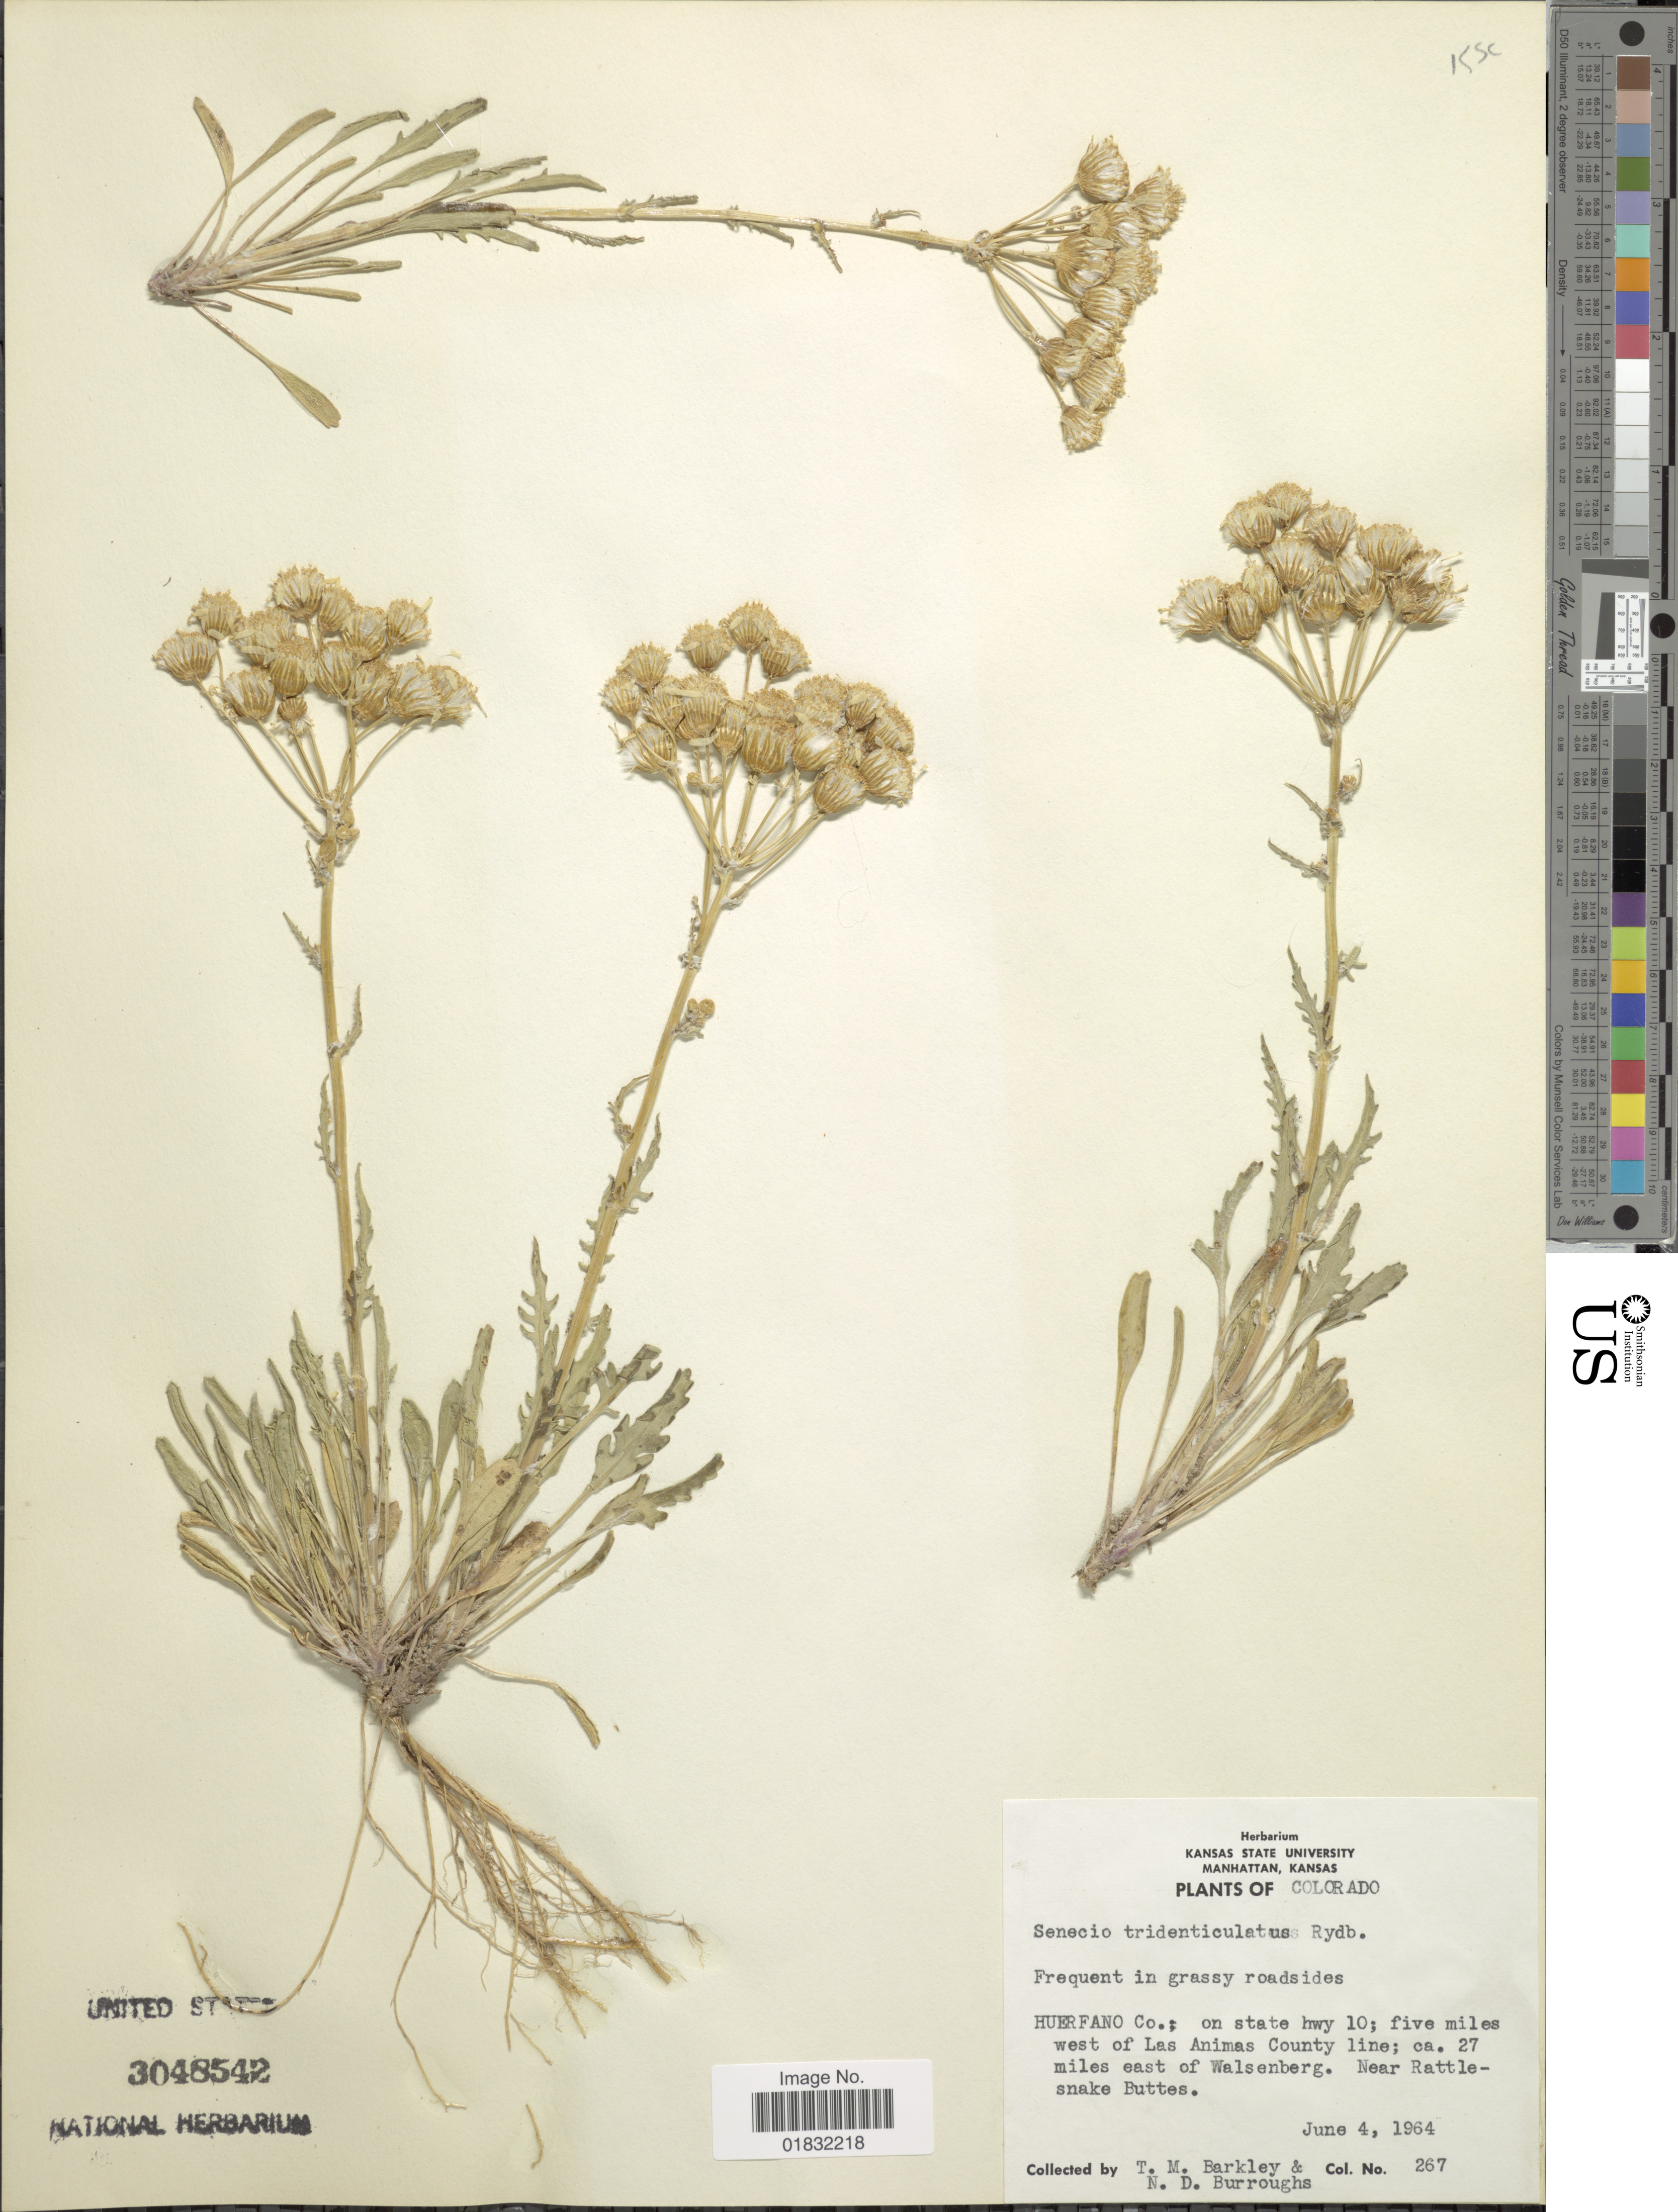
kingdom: Plantae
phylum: Tracheophyta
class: Magnoliopsida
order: Asterales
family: Asteraceae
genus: Packera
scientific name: Packera tridenticulata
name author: (Rydb.) W.A. Weber & Á. Löve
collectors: T. M. Barkley & N. Burroughs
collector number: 267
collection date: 1964-06-04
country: United States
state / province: Colorado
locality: Frequent in grassy roadsides, Huerfano Co.: on state hwy 10; five miles west of Las Animas County line; ca 27 miles east of Walsenberg. Near Rattlesnake Buttes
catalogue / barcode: US 3048542